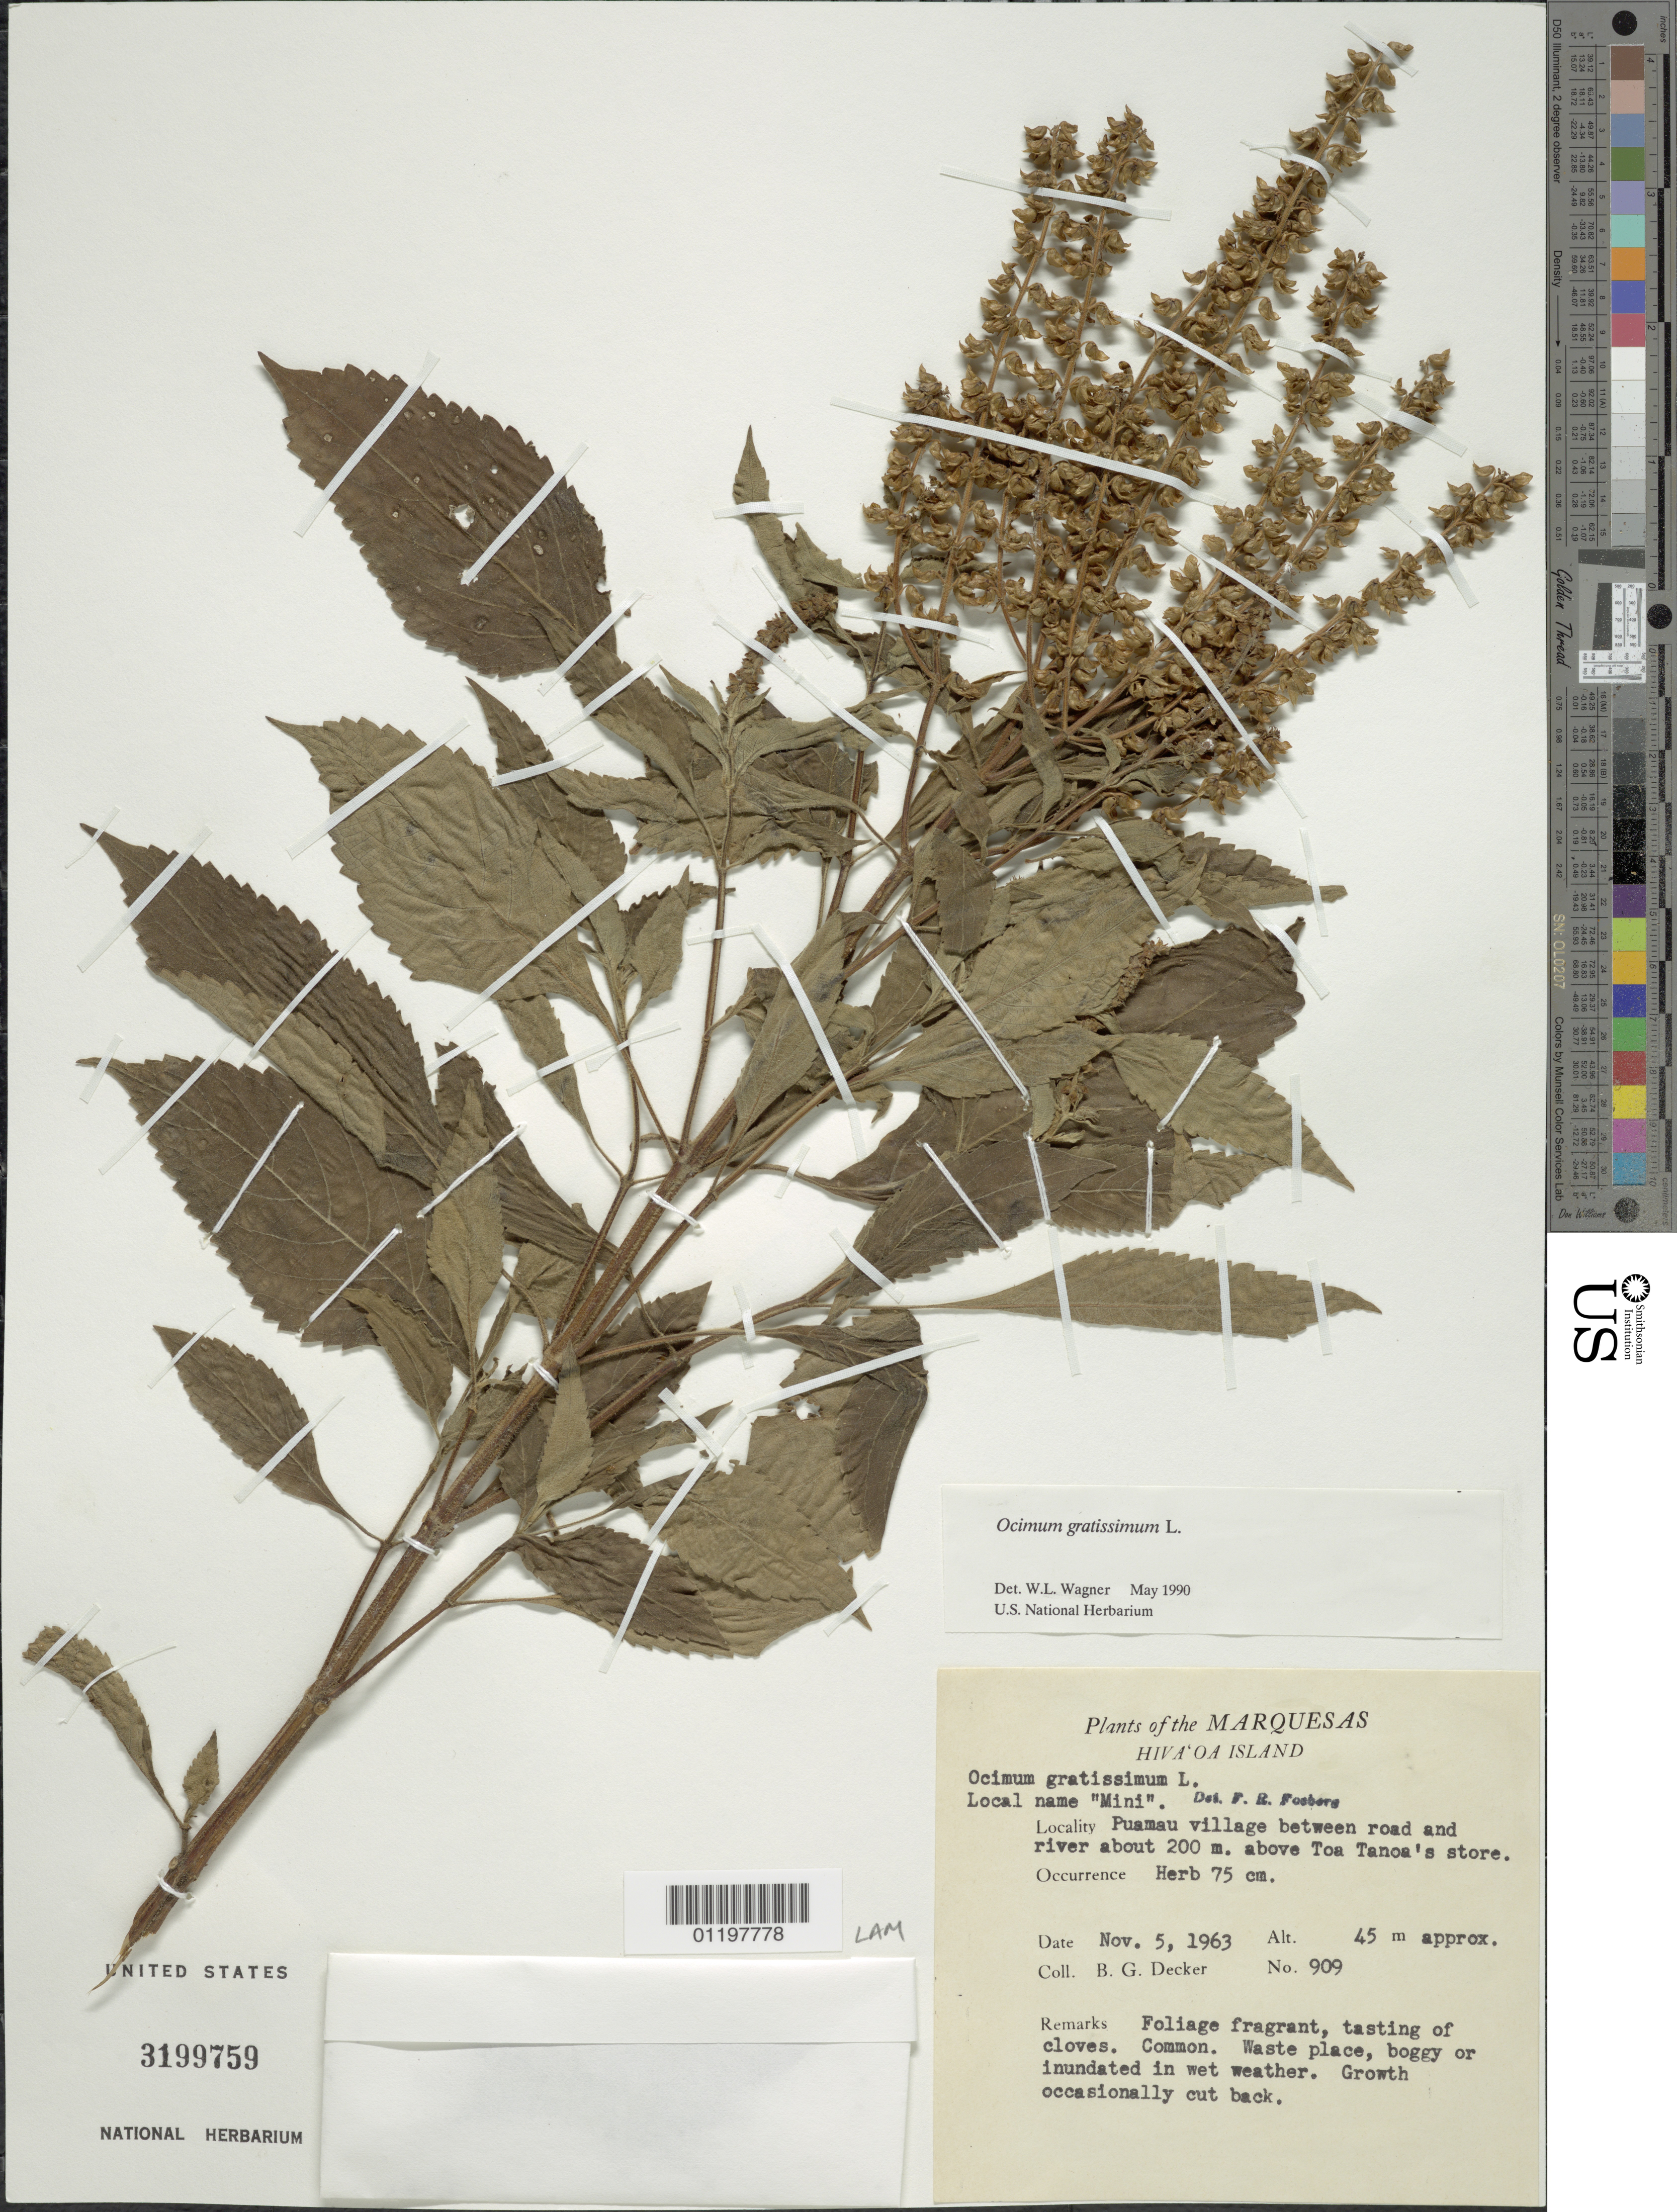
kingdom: Plantae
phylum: Tracheophyta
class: Magnoliopsida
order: Lamiales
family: Lamiaceae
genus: Ocimum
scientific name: Ocimum gratissimum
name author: L.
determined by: Wagner, W. L., (BOT), Smithsonian Institution - National Museum of Natural History (UNITED STATES)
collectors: B. G. Decker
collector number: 909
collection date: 1963-11-05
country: French Polynesia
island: Hiva Oa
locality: Puamau village between road and river about 200 m above Toa Tanoa's store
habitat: Wet place, boggy or inundated in wet weather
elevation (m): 45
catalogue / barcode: US 3199759